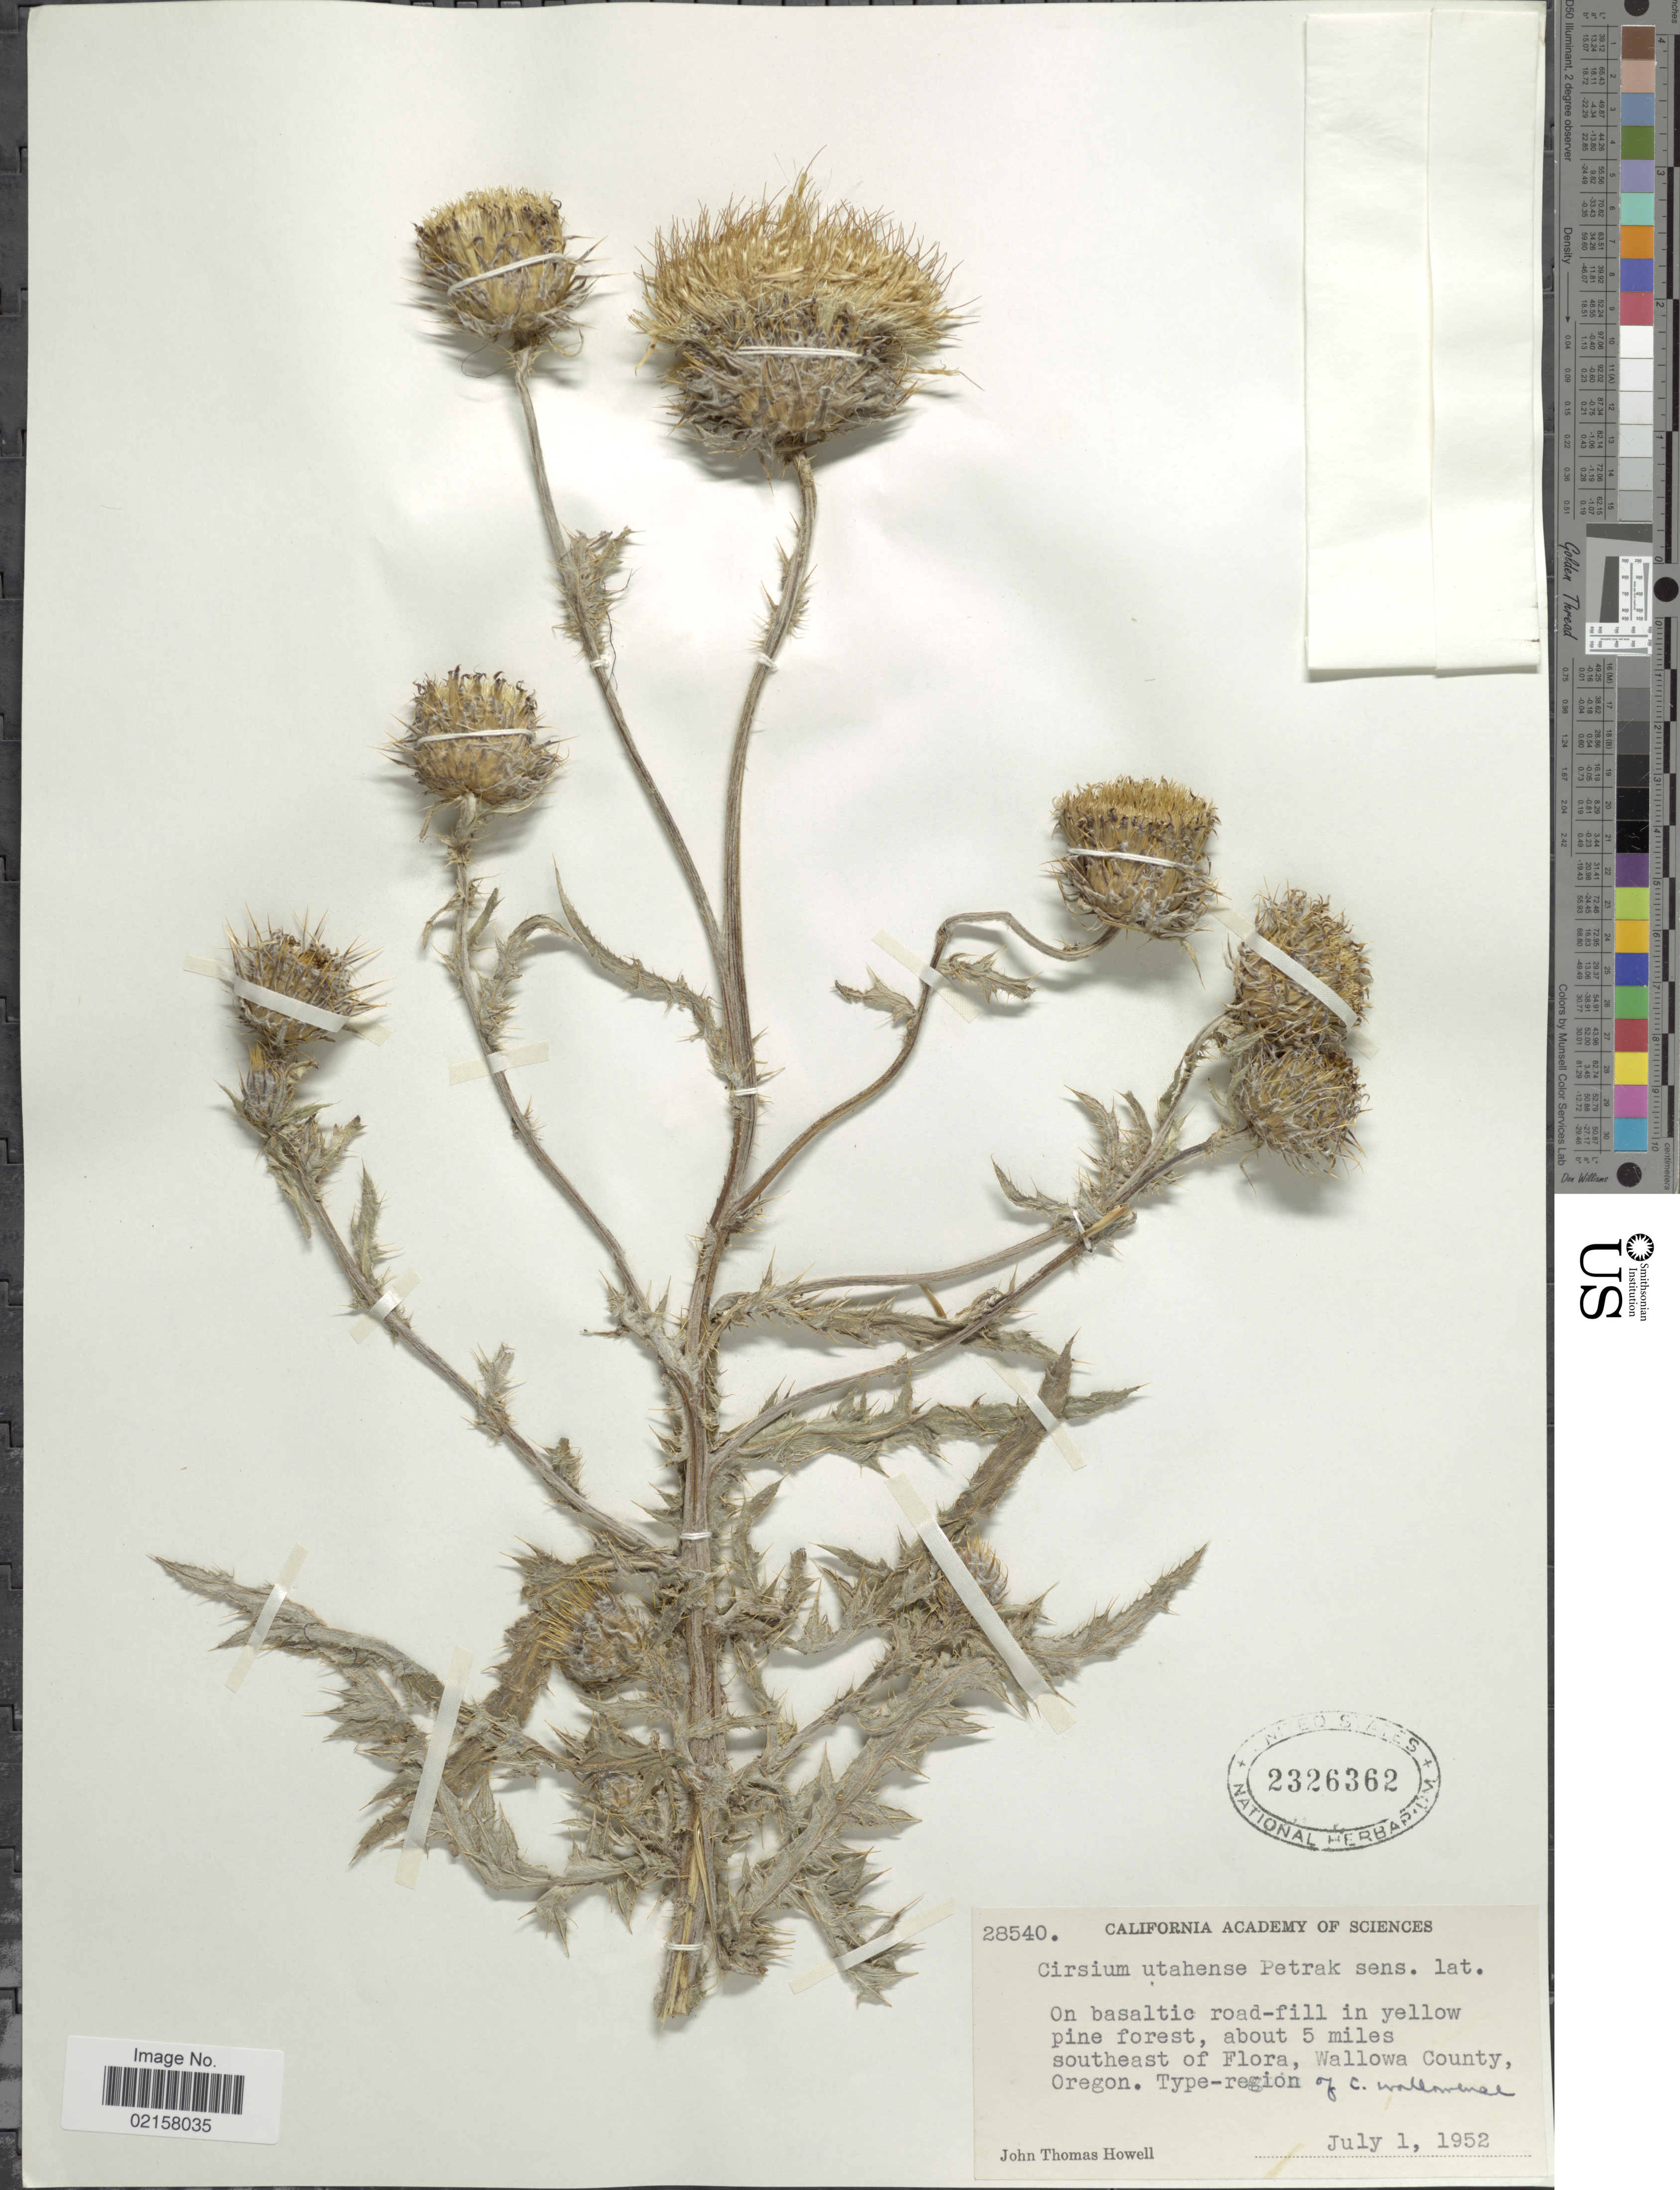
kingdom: Plantae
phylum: Tracheophyta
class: Magnoliopsida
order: Asterales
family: Asteraceae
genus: Cirsium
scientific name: Cirsium neomexicanum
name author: A. Gray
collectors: J. T. Howell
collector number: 28540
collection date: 1952-07-01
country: United States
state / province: Oregon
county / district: Wallowa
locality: On basaltic road-fill in yellow pine forest, about 5 miles southeast of Flora, Wallowa County, type-region of C. wallowense.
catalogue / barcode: US 2326362